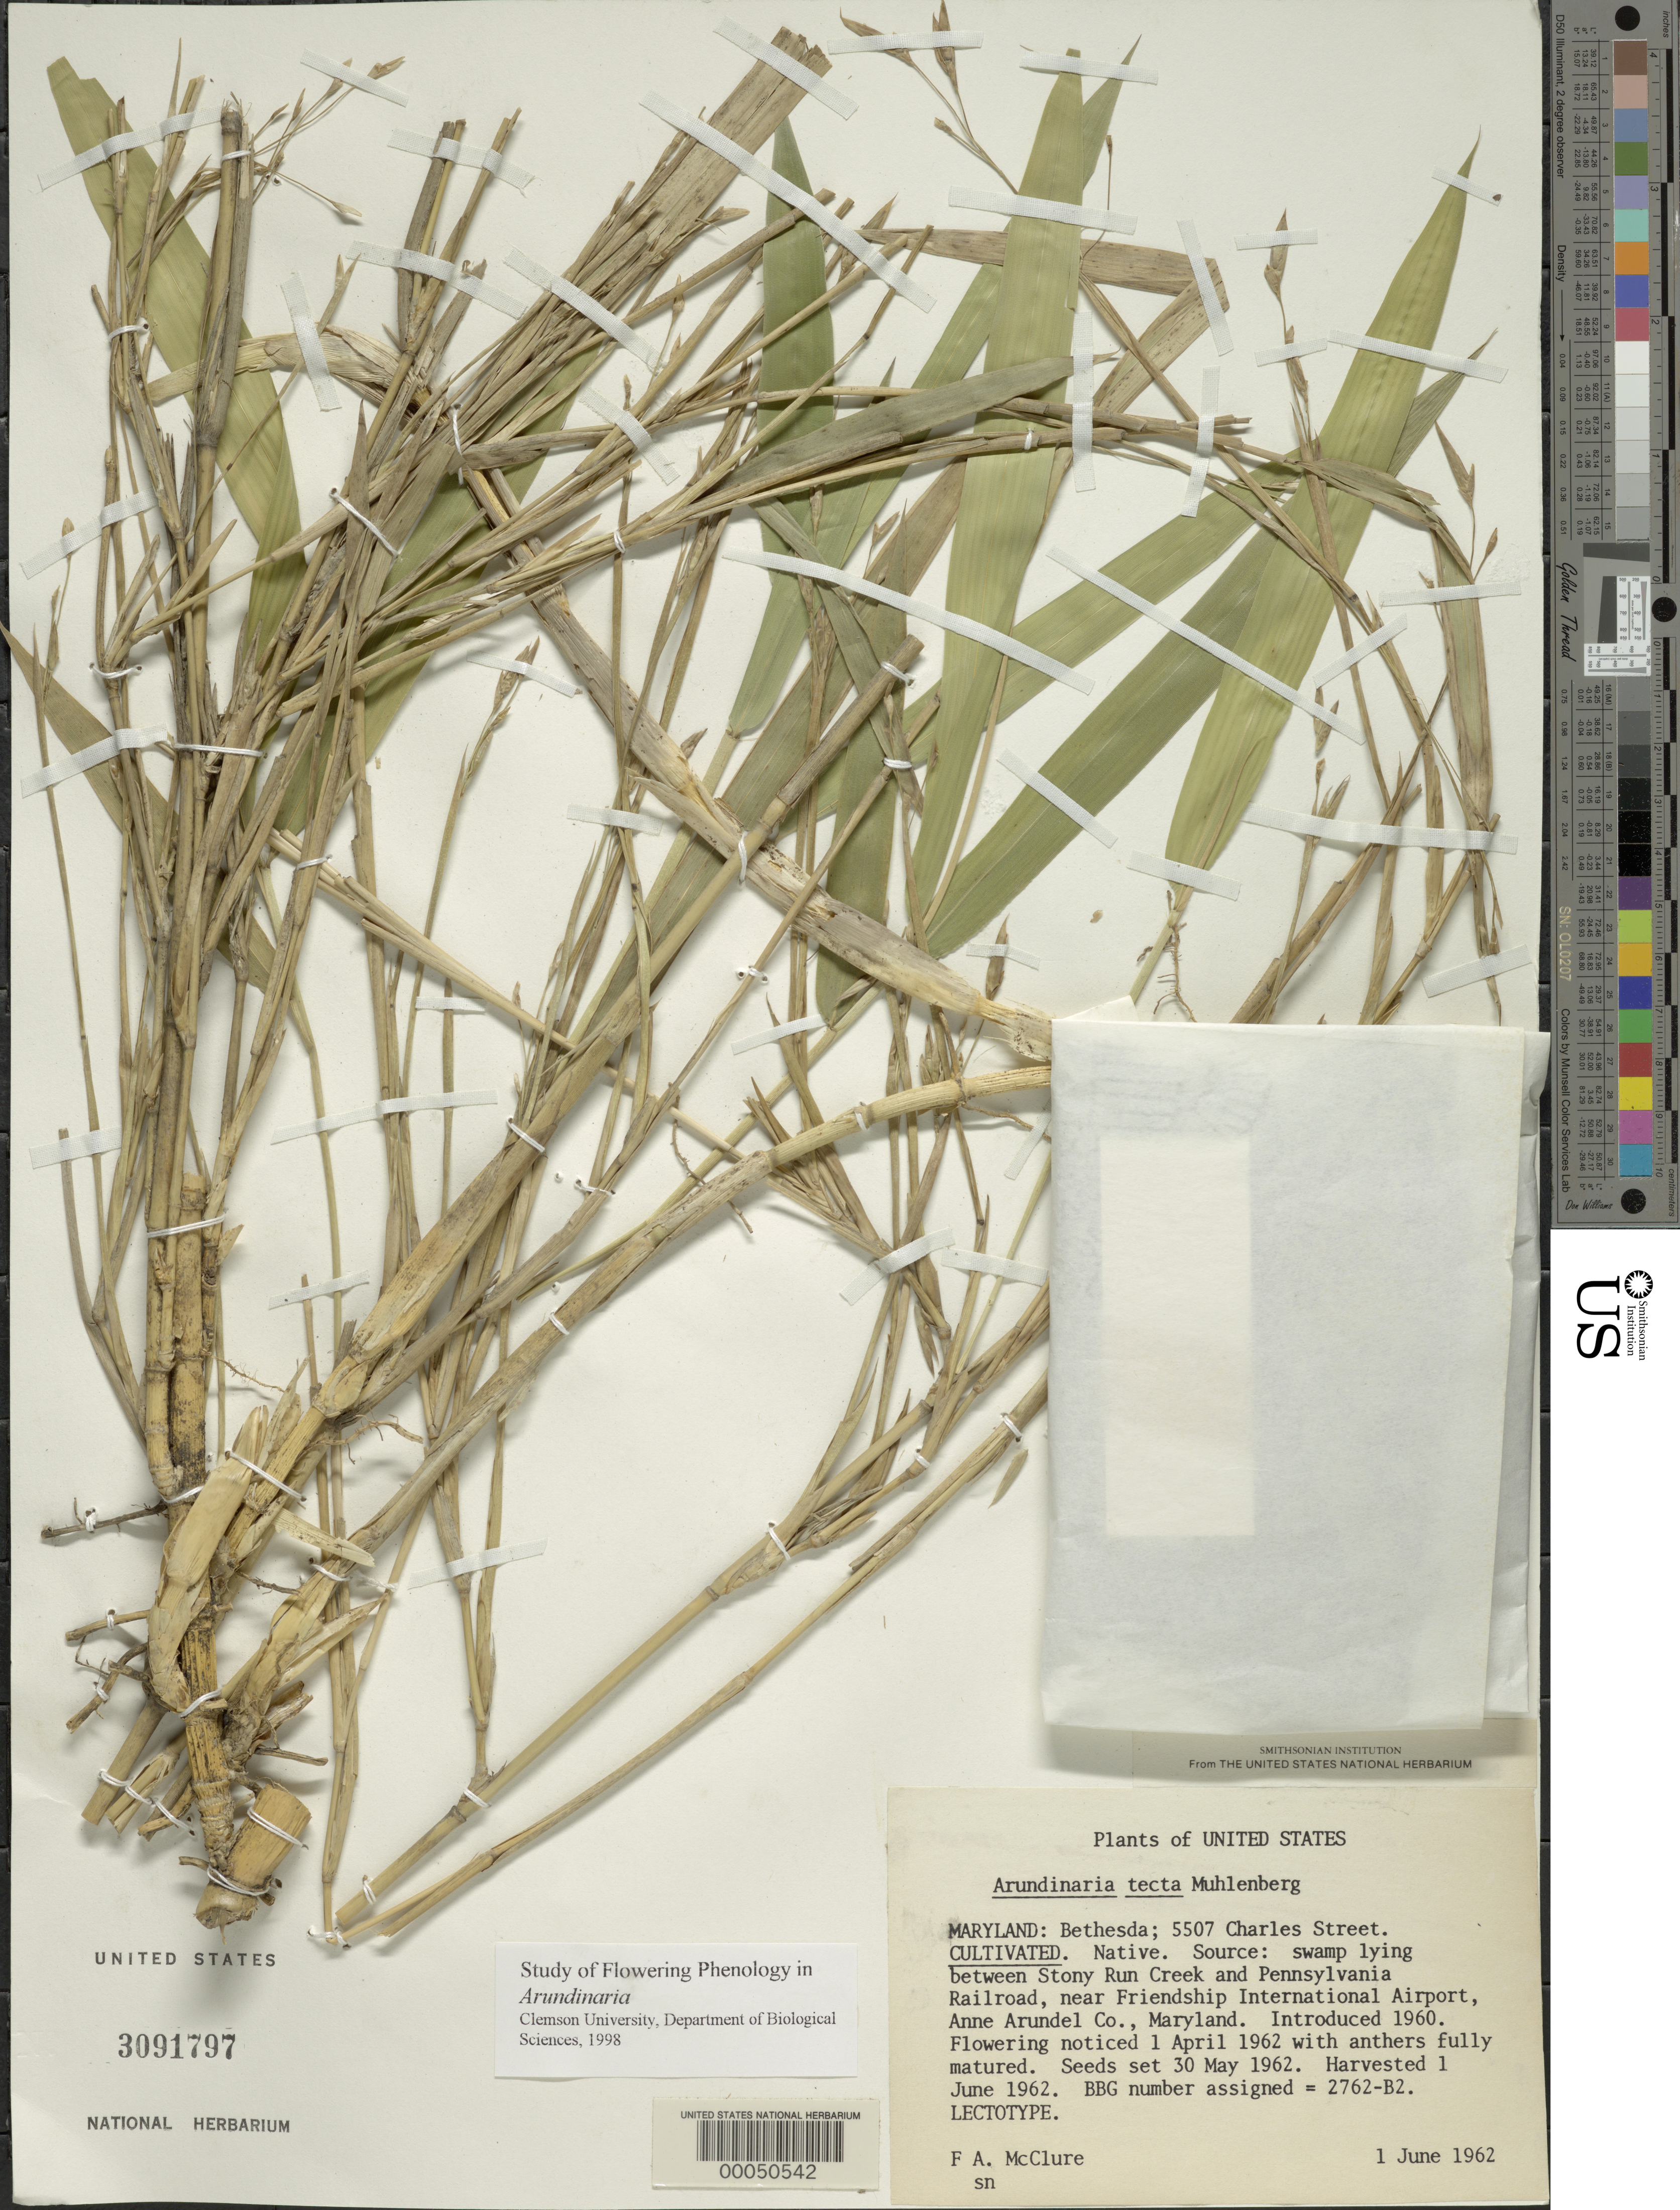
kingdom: Plantae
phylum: Tracheophyta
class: Liliopsida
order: Poales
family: Poaceae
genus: Arundinaria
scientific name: Arundinaria tecta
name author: (Walter) Muhl.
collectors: F. A. McClure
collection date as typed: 01 Jun 1962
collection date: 1962-06-01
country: United States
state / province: Maryland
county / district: Montgomery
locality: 5507 Charles Street, Bethesda (McClure's garden)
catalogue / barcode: US 3091797